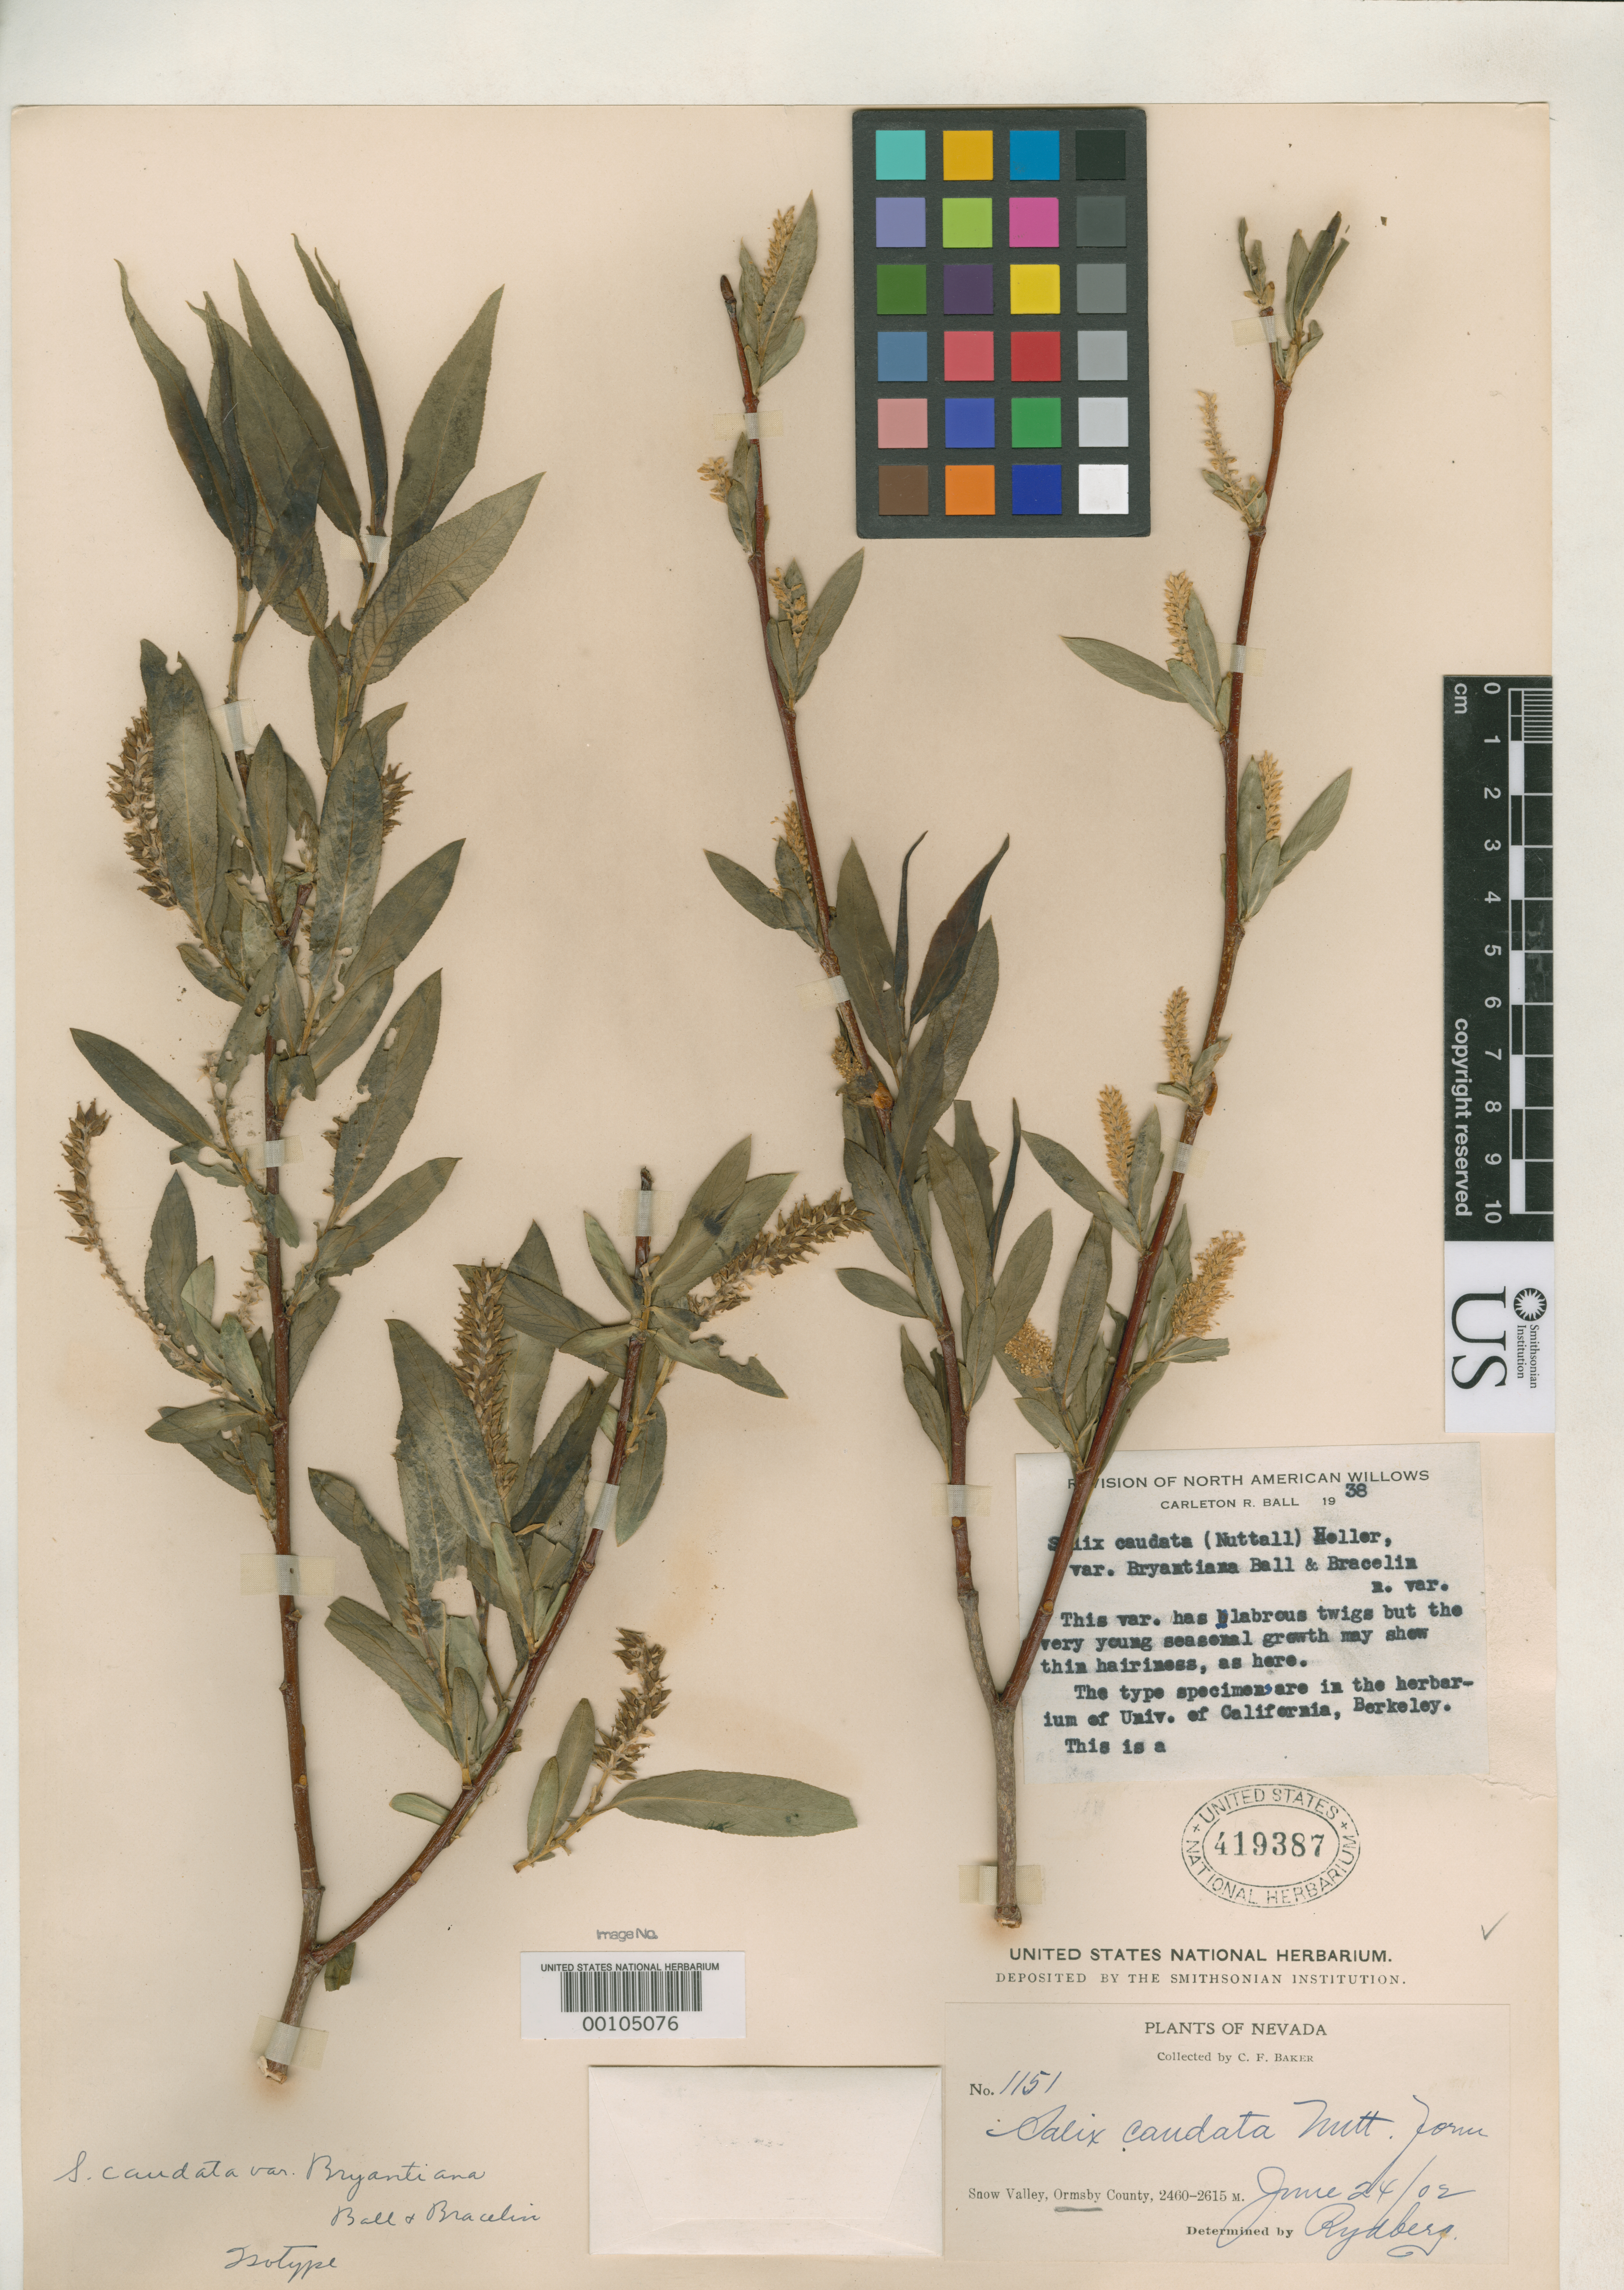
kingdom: Plantae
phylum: Tracheophyta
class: Magnoliopsida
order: Malpighiales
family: Salicaceae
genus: Salix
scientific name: Salix caudata var. bryantiana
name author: C.R. Ball & Bracelin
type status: Isotype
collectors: C. F. Baker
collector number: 1151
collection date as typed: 24 Jun 1902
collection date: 1902-06-24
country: United States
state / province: Nevada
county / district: Ormsby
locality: Snow Valley.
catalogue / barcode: US 419387